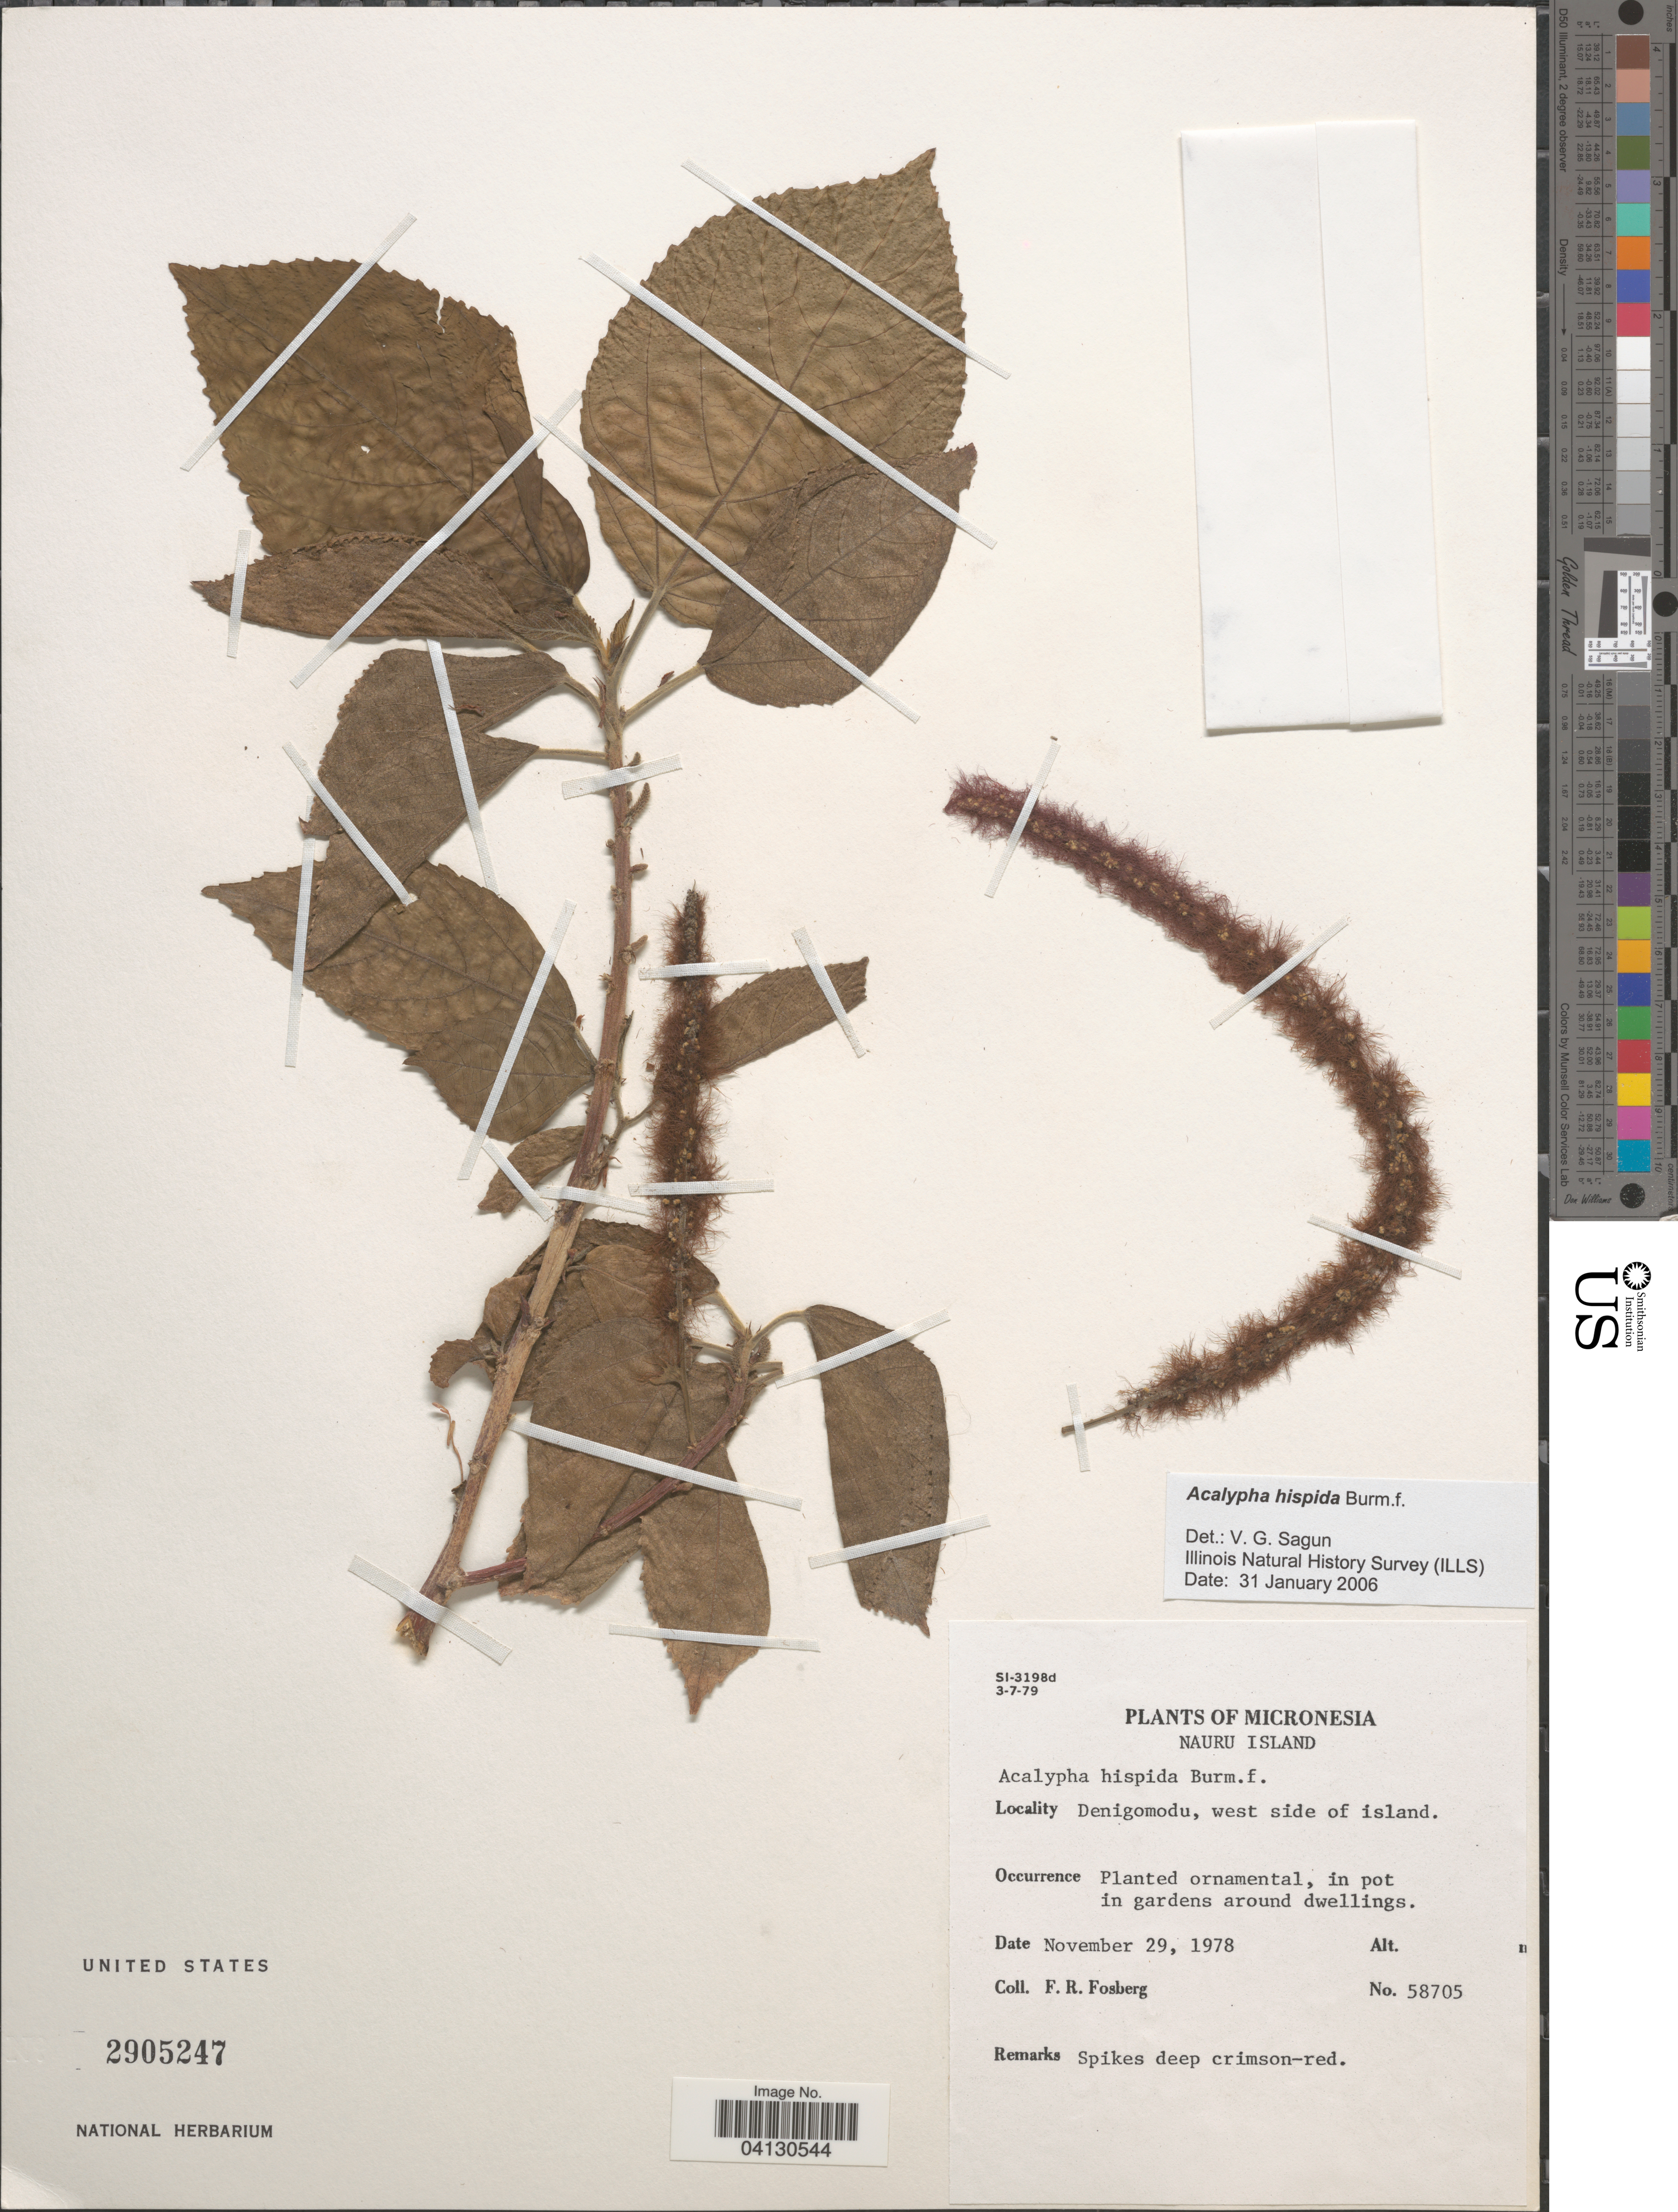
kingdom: Plantae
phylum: Tracheophyta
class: Magnoliopsida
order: Malpighiales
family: Euphorbiaceae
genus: Acalypha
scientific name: Acalypha hispida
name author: Burm. f.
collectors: F. R. Fosberg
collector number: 58705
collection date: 1978-11-29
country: Nauru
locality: Micronesia. Denigomodu, west side of island. Planted ornamental, in pot in gardens around dwellings.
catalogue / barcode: US 2905247